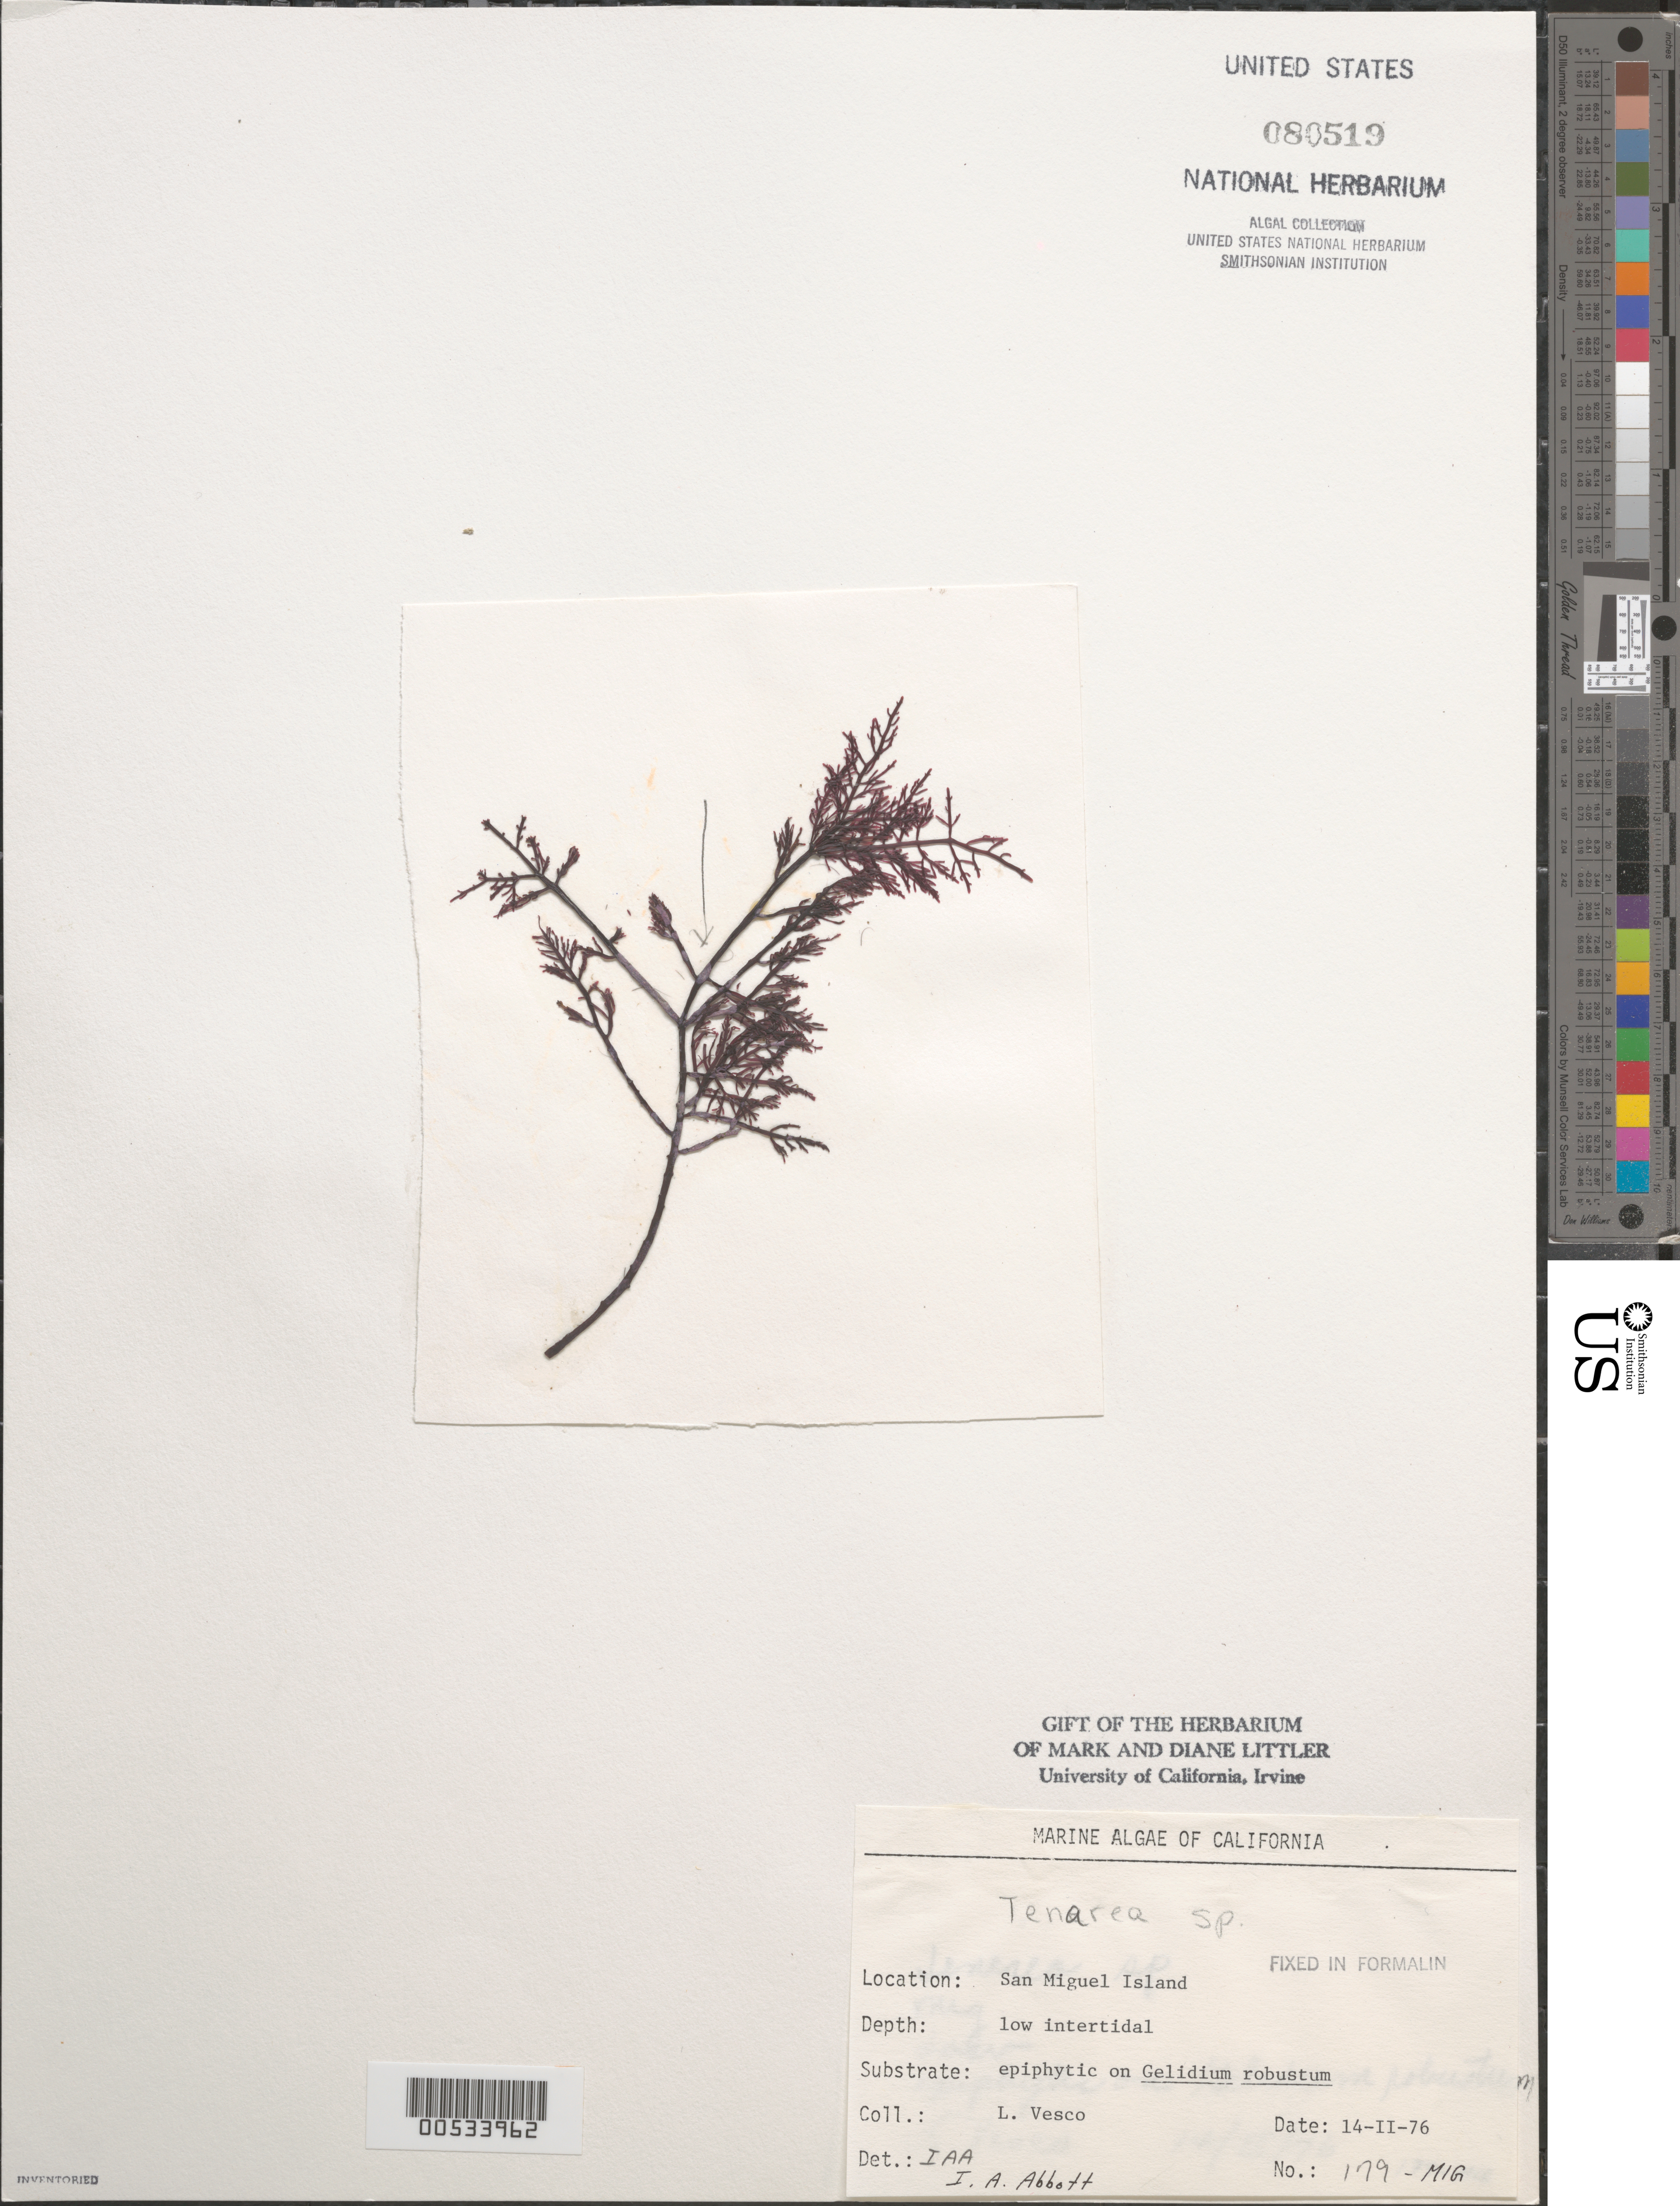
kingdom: Plantae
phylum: Rhodophyta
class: Florideophyceae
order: Corallinales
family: Lithophyllaceae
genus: Tenarea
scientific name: Tenarea sp.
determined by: Abbott, Isabella A.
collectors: L. Vesco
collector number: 179-MIG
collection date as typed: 14 Feb 1976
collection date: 1976-02-14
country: United States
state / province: California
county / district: Santa Barbara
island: San Miguel Island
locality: Cuyler Harbor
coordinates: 34 02'55"N, 120 20'08"W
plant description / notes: BLM-SOCALBIGHT Rocky Intertidal Survey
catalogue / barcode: US 80519